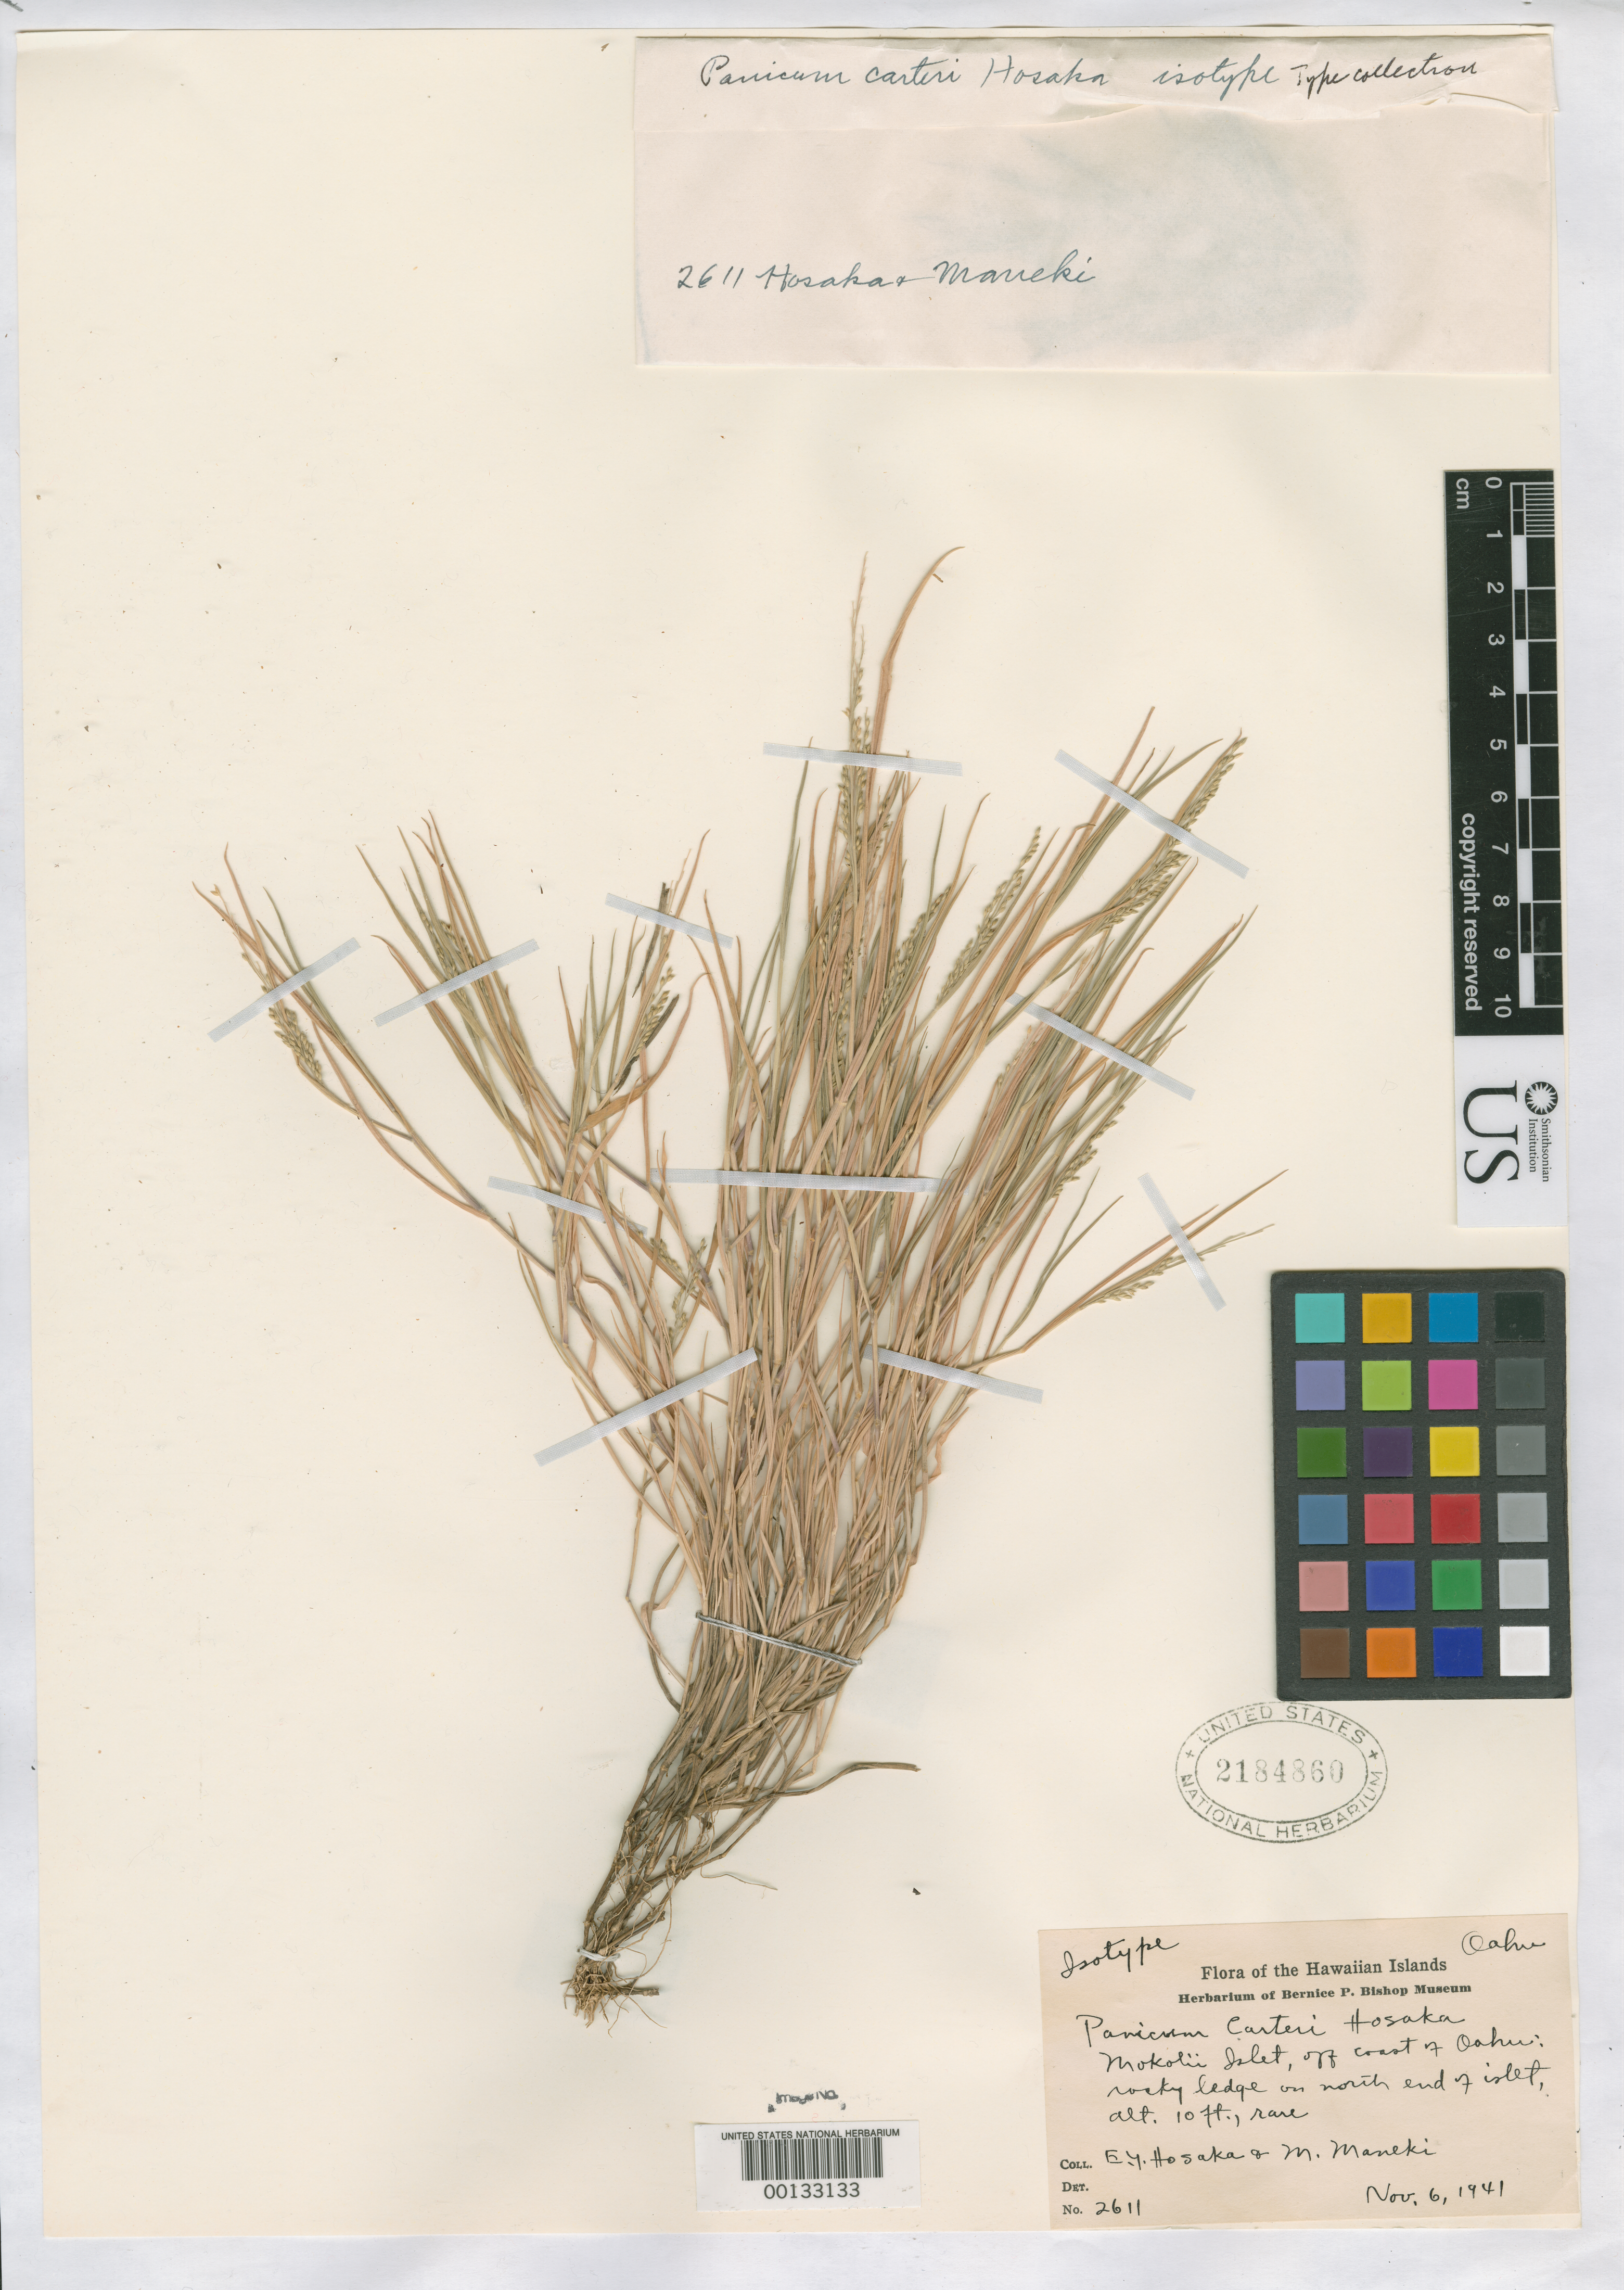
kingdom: Plantae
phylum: Tracheophyta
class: Liliopsida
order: Poales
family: Poaceae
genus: Panicum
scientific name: Panicum carteri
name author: Hosaka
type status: Isotype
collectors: E. Y. Hosaka & M. Maneki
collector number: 2611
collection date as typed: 06 Nov 1941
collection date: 1941-11-06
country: United States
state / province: Hawaii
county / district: Honolulu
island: Mokoli'i [Chinamans Hat] Islet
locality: Mokli'i Islet off coast of Oahu, (Kaneohe Bay).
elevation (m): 3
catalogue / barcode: US 2184860